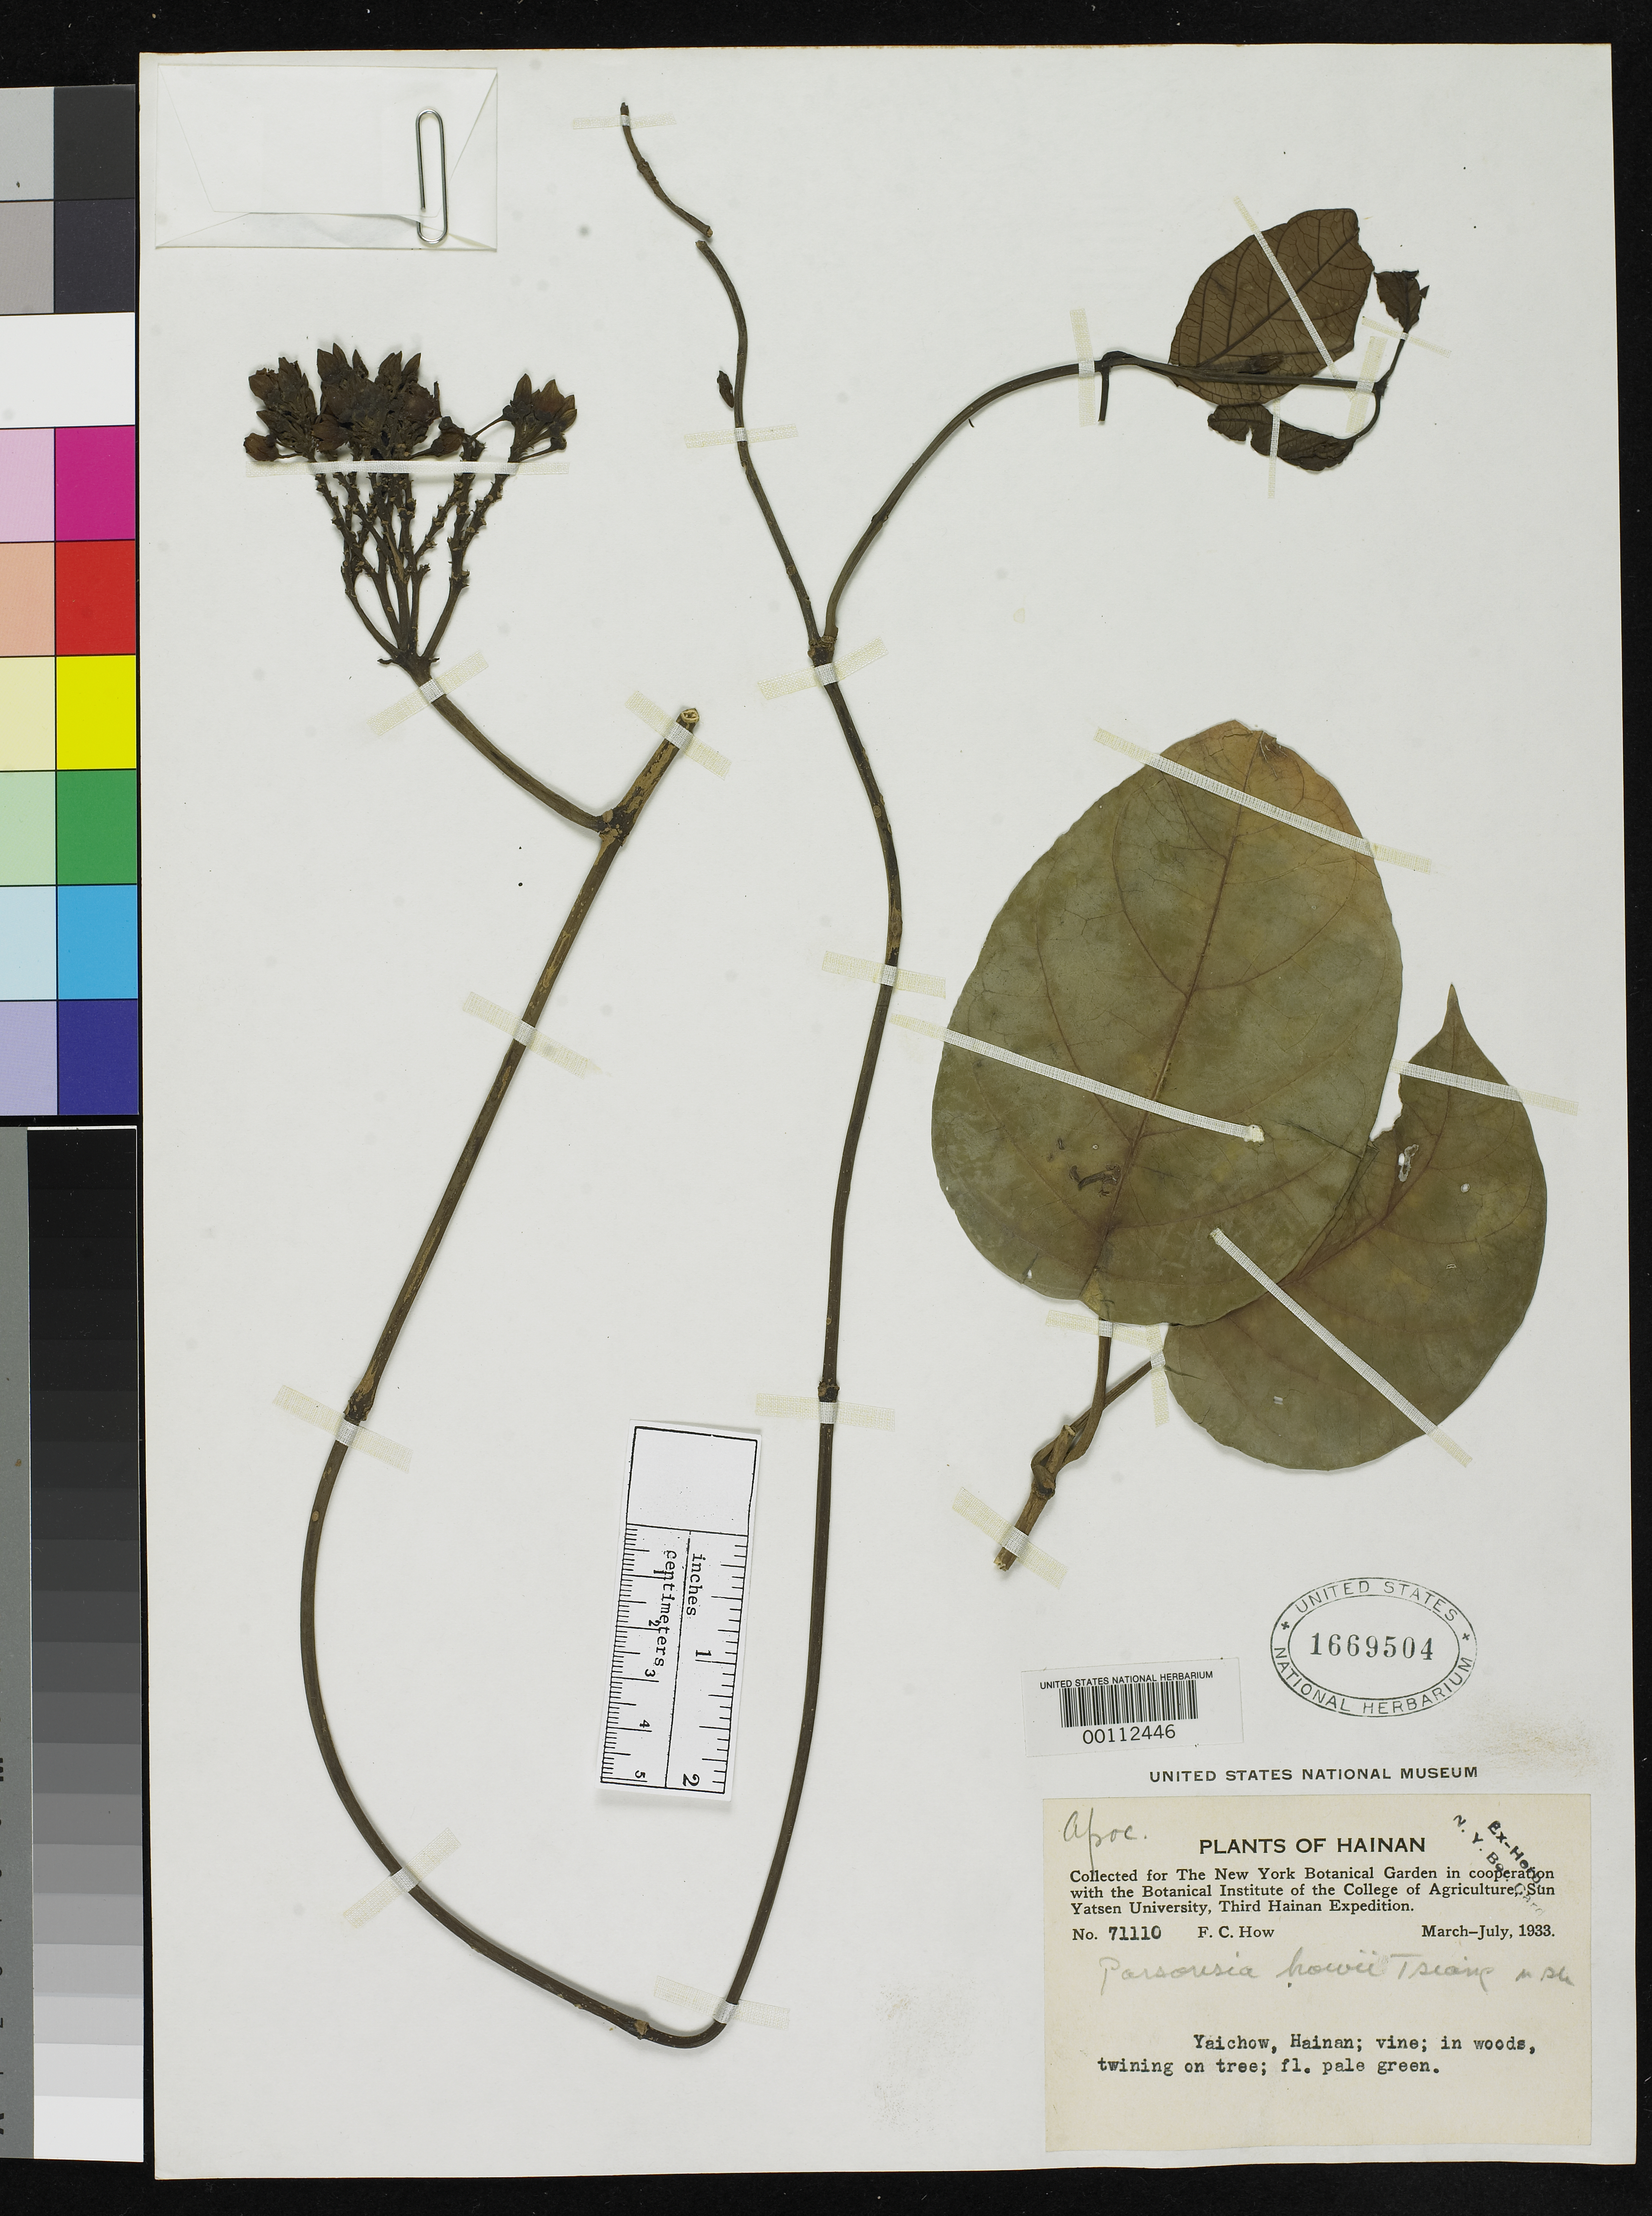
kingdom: Plantae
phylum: Tracheophyta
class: Magnoliopsida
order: Gentianales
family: Apocynaceae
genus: Parsonsia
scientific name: Parsonsia howii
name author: Tsiang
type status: Isotype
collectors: F. How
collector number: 71110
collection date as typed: Mar 1933 to -- Jul 1933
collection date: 1933-03/1933-07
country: China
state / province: Hainan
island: Hainan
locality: Yaichow.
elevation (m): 457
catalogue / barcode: US 1669504